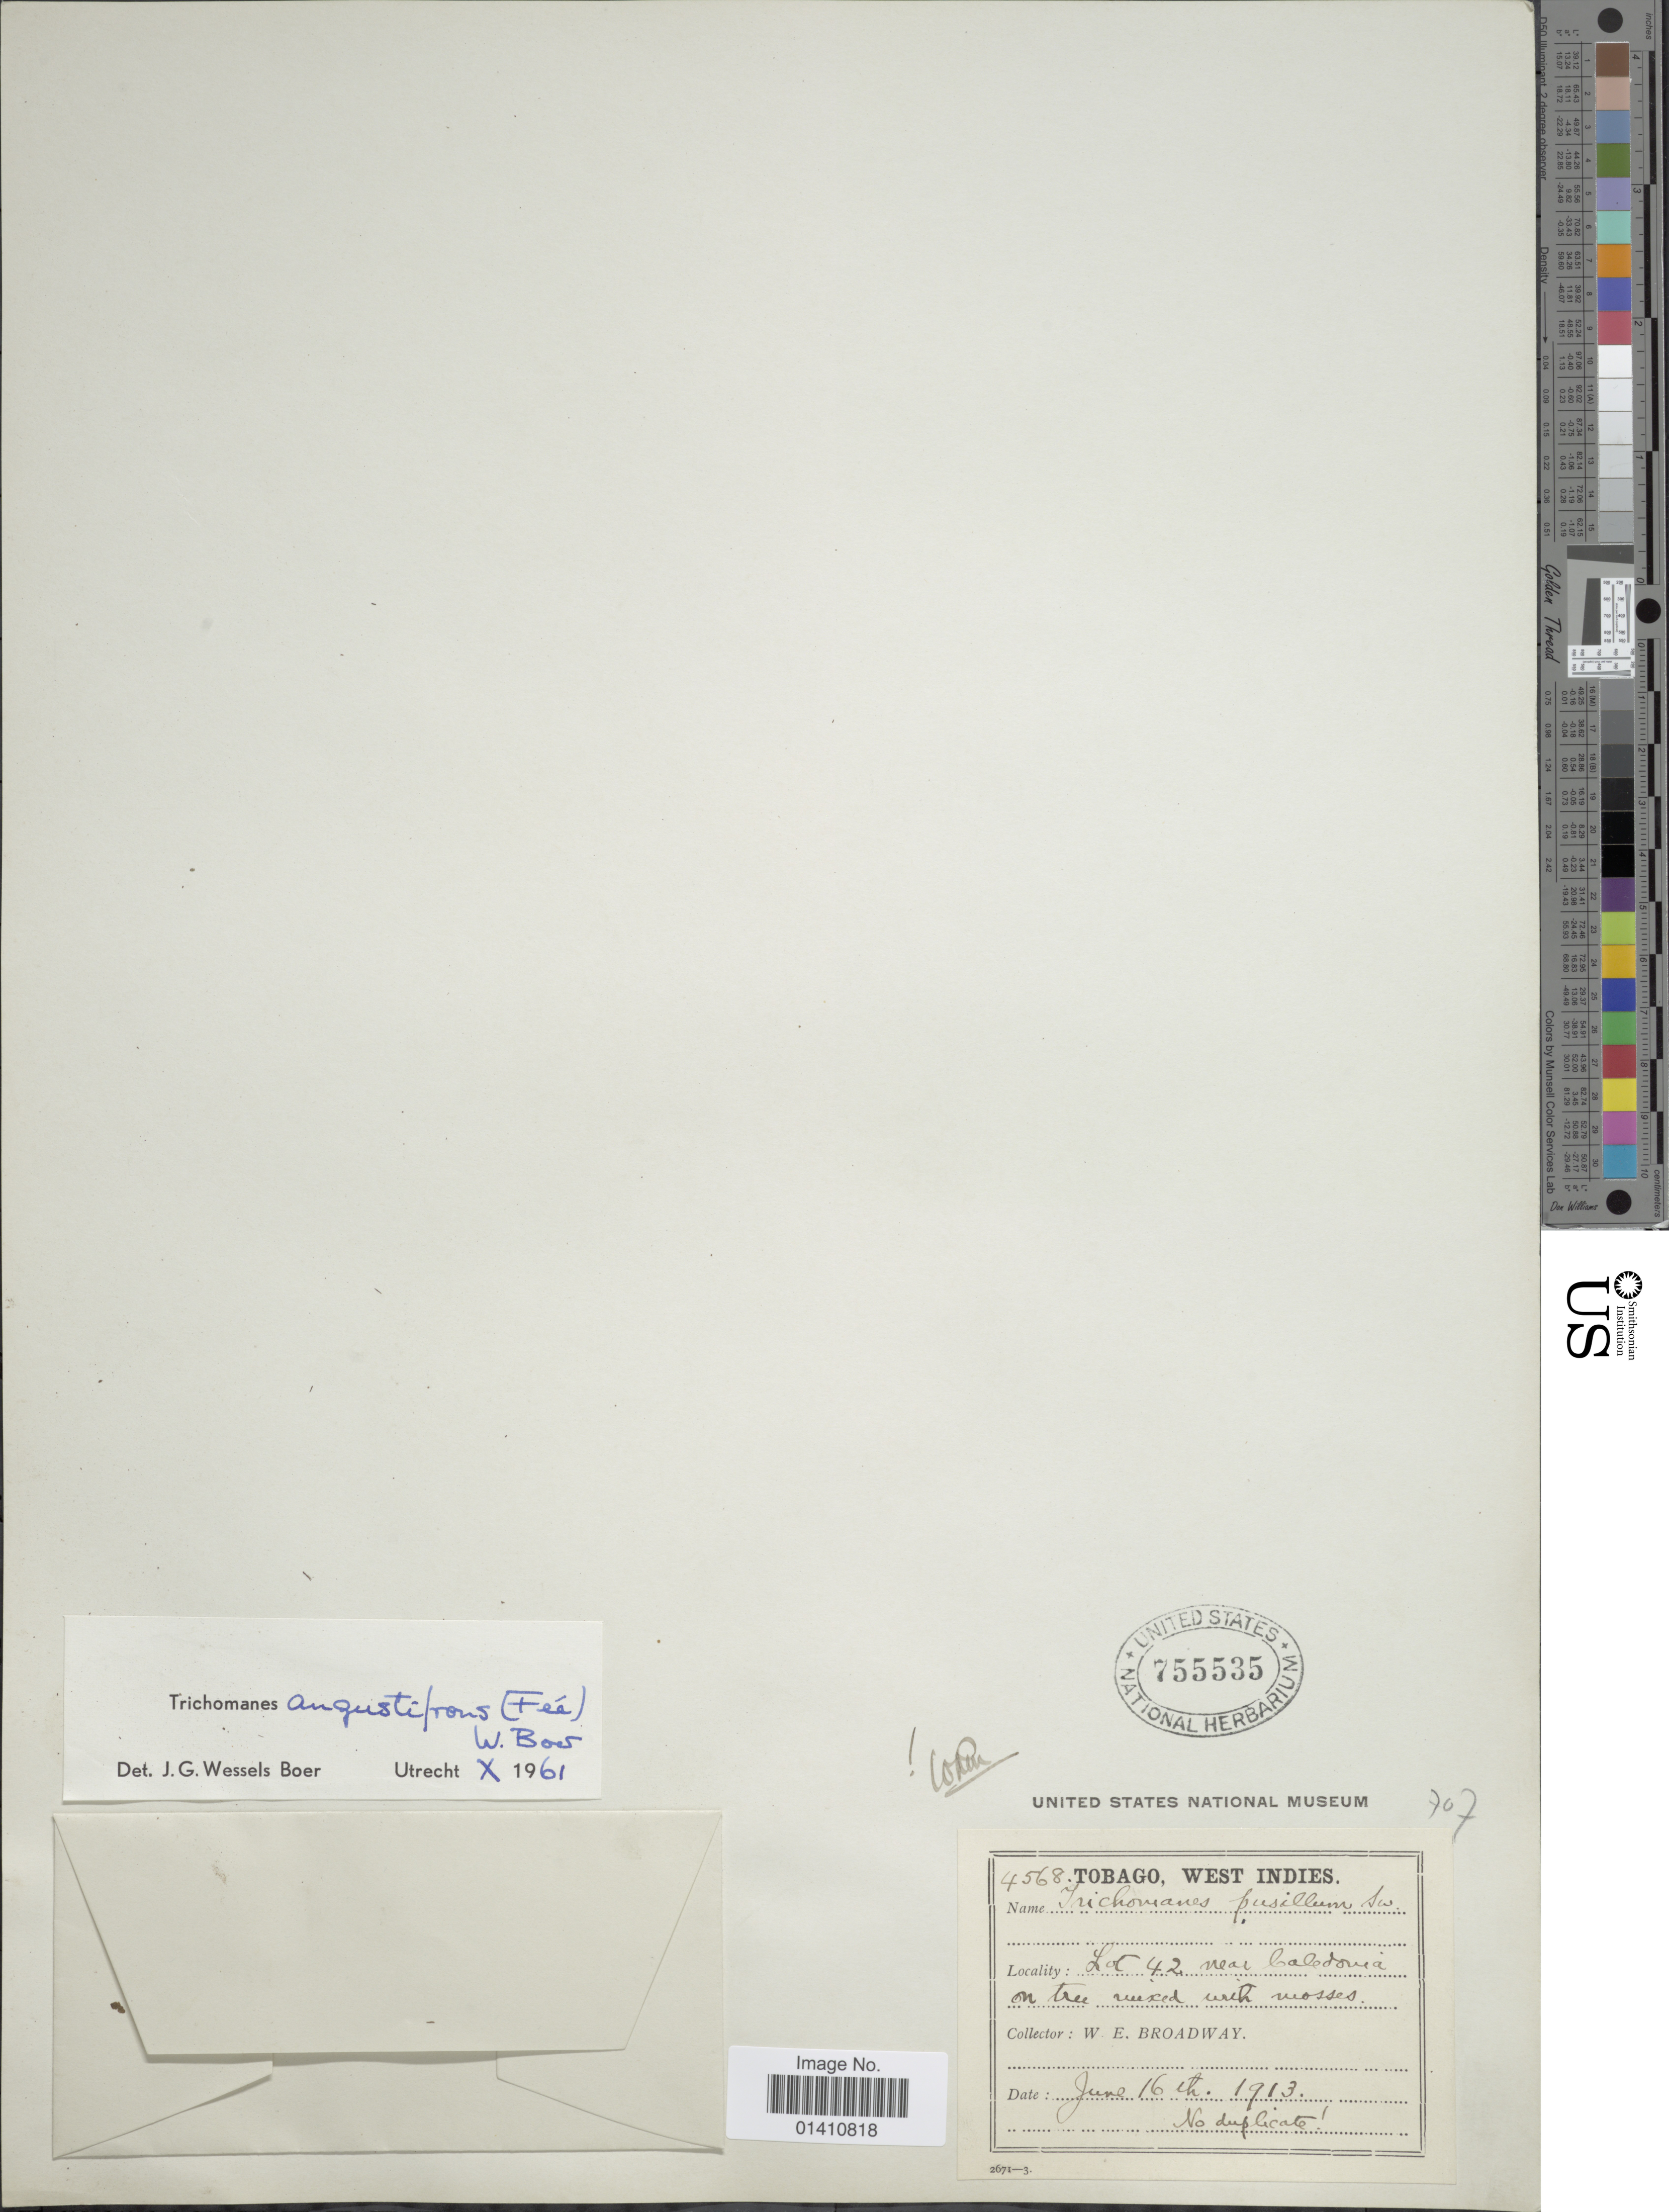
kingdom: Plantae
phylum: Tracheophyta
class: Polypodiopsida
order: Hymenophyllales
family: Hymenophyllaceae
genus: Didymoglossum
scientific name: Didymoglossum angustifrons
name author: Fée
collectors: W. E. Broadway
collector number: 4568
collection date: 1913-06-16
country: Trinidad and Tobago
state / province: Tobago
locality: Lot 42 near Caledonia. West Indies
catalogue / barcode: US 755535